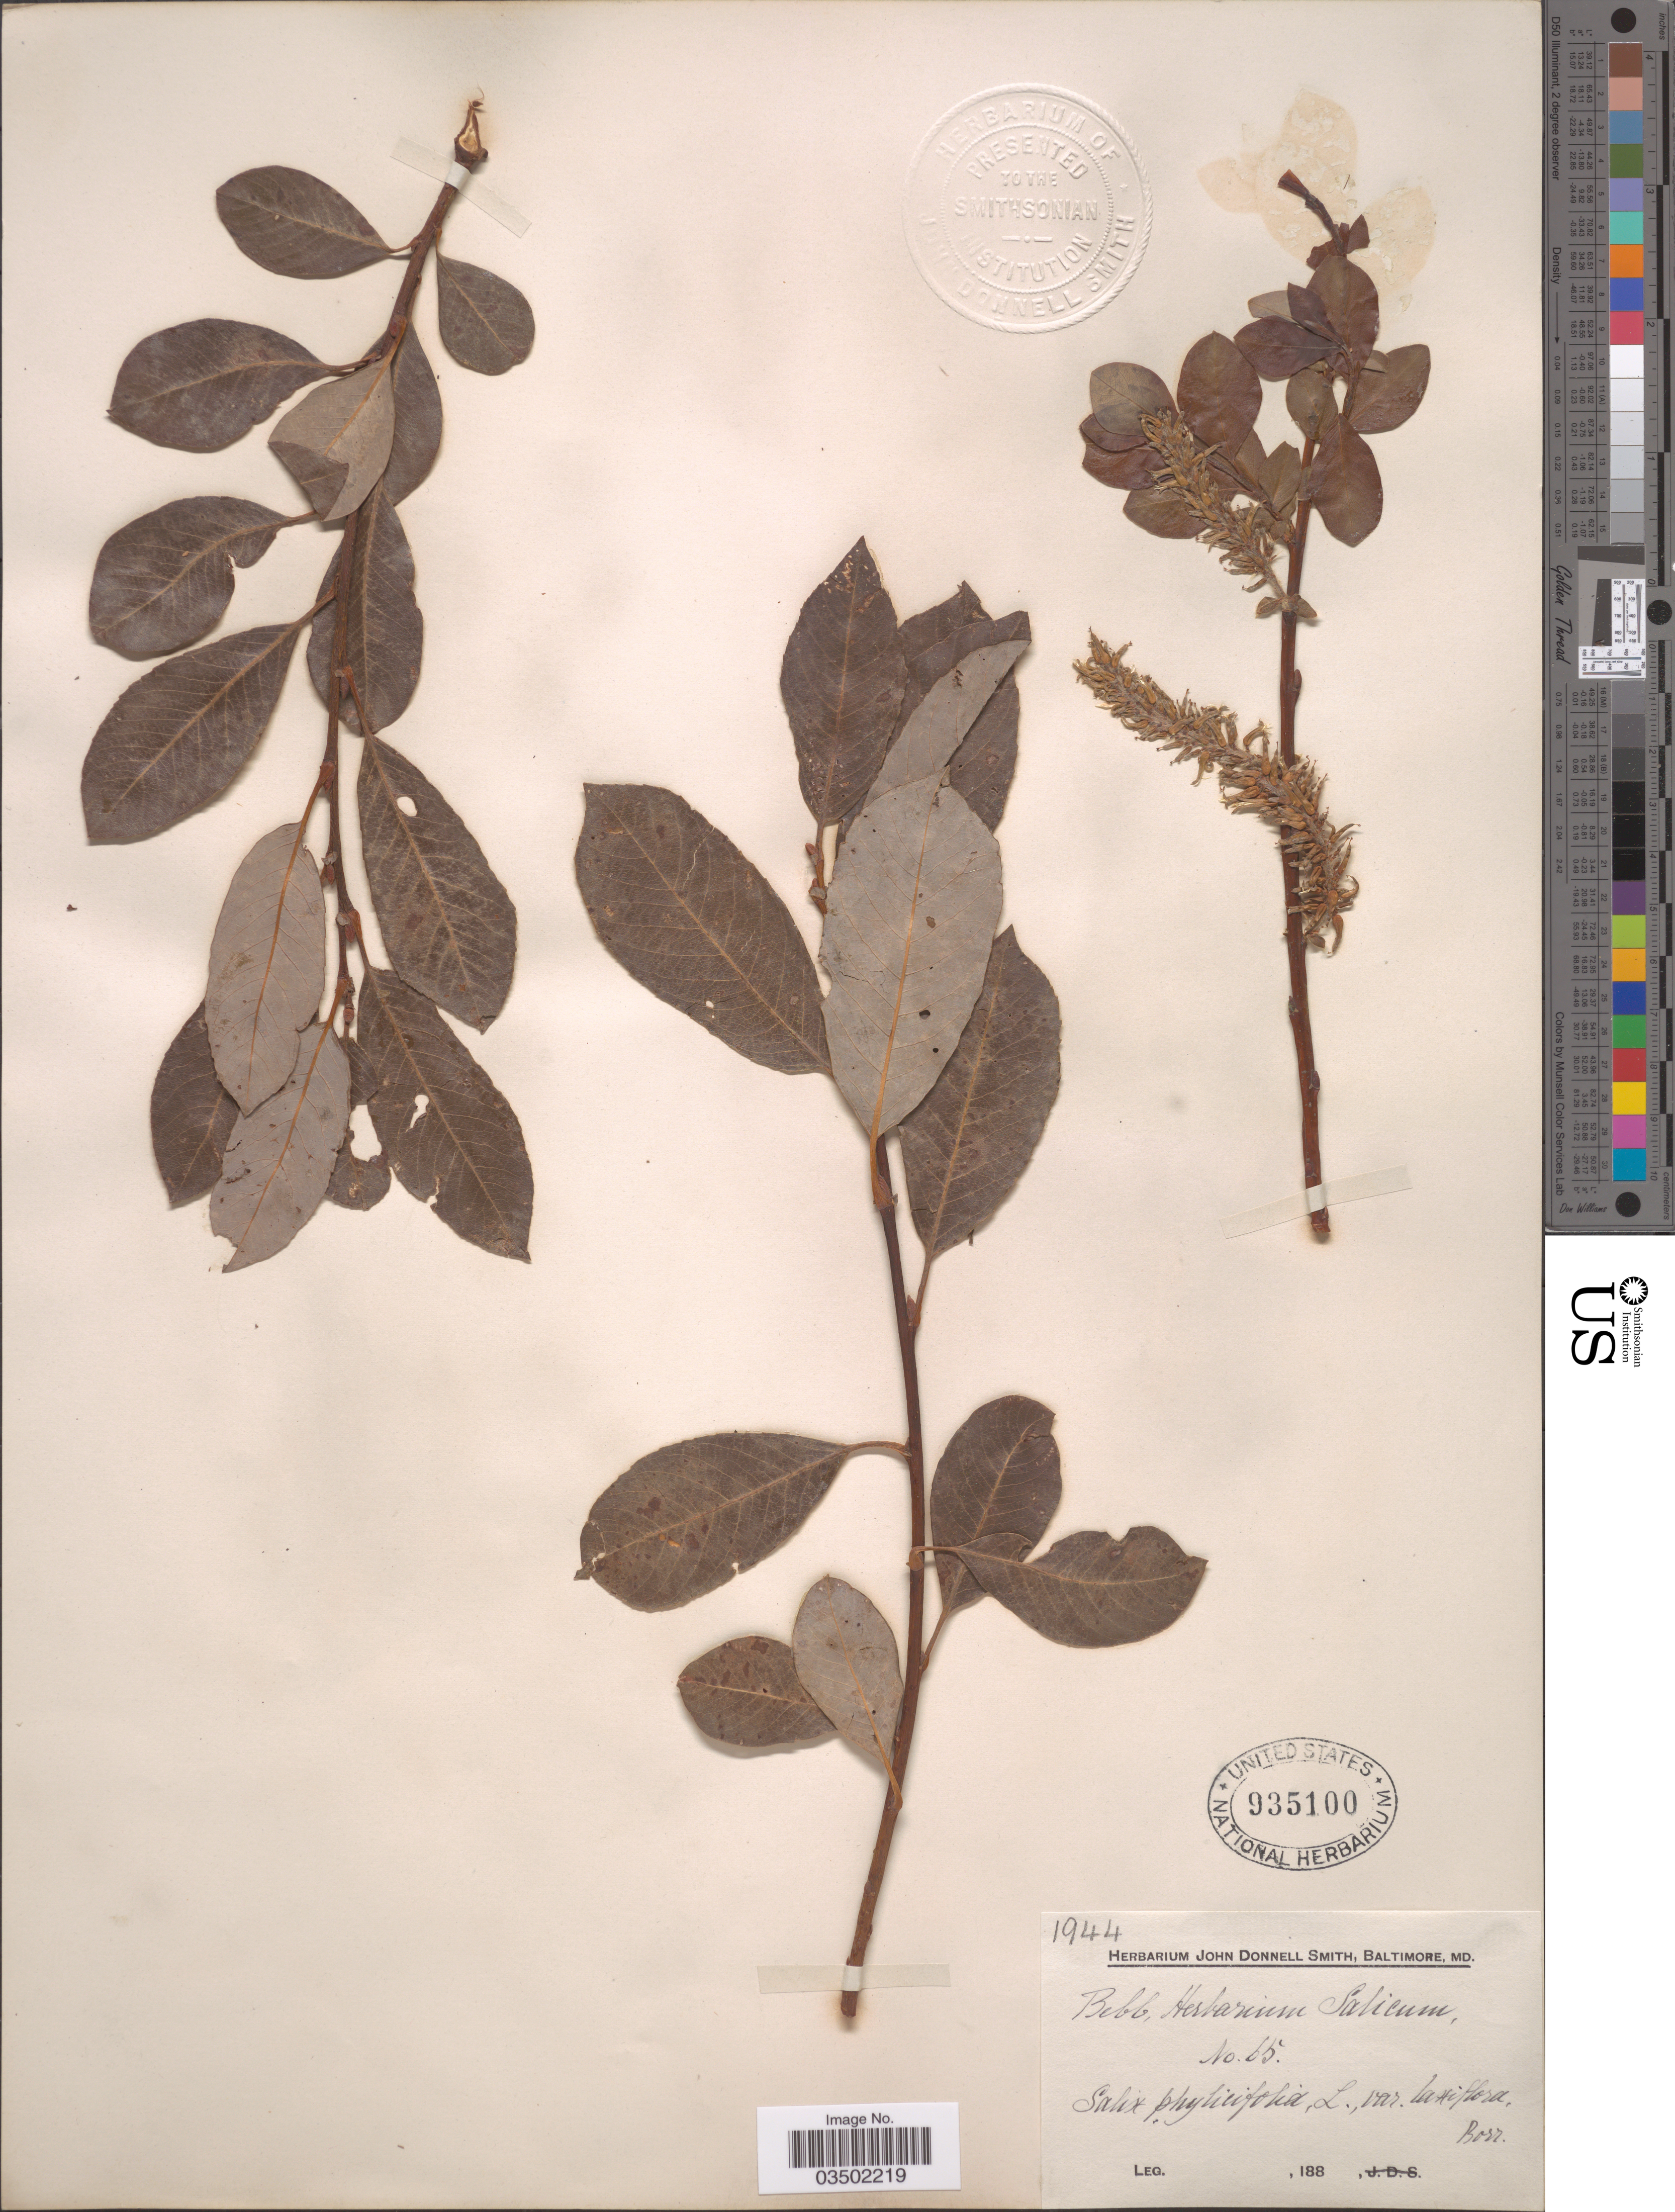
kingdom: Plantae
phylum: Tracheophyta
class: Magnoliopsida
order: Malpighiales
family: Salicaceae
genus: Salix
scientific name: Salix phylicifolia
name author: L.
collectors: -. Bebb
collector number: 65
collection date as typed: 188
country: United States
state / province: Maryland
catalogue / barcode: US 935100